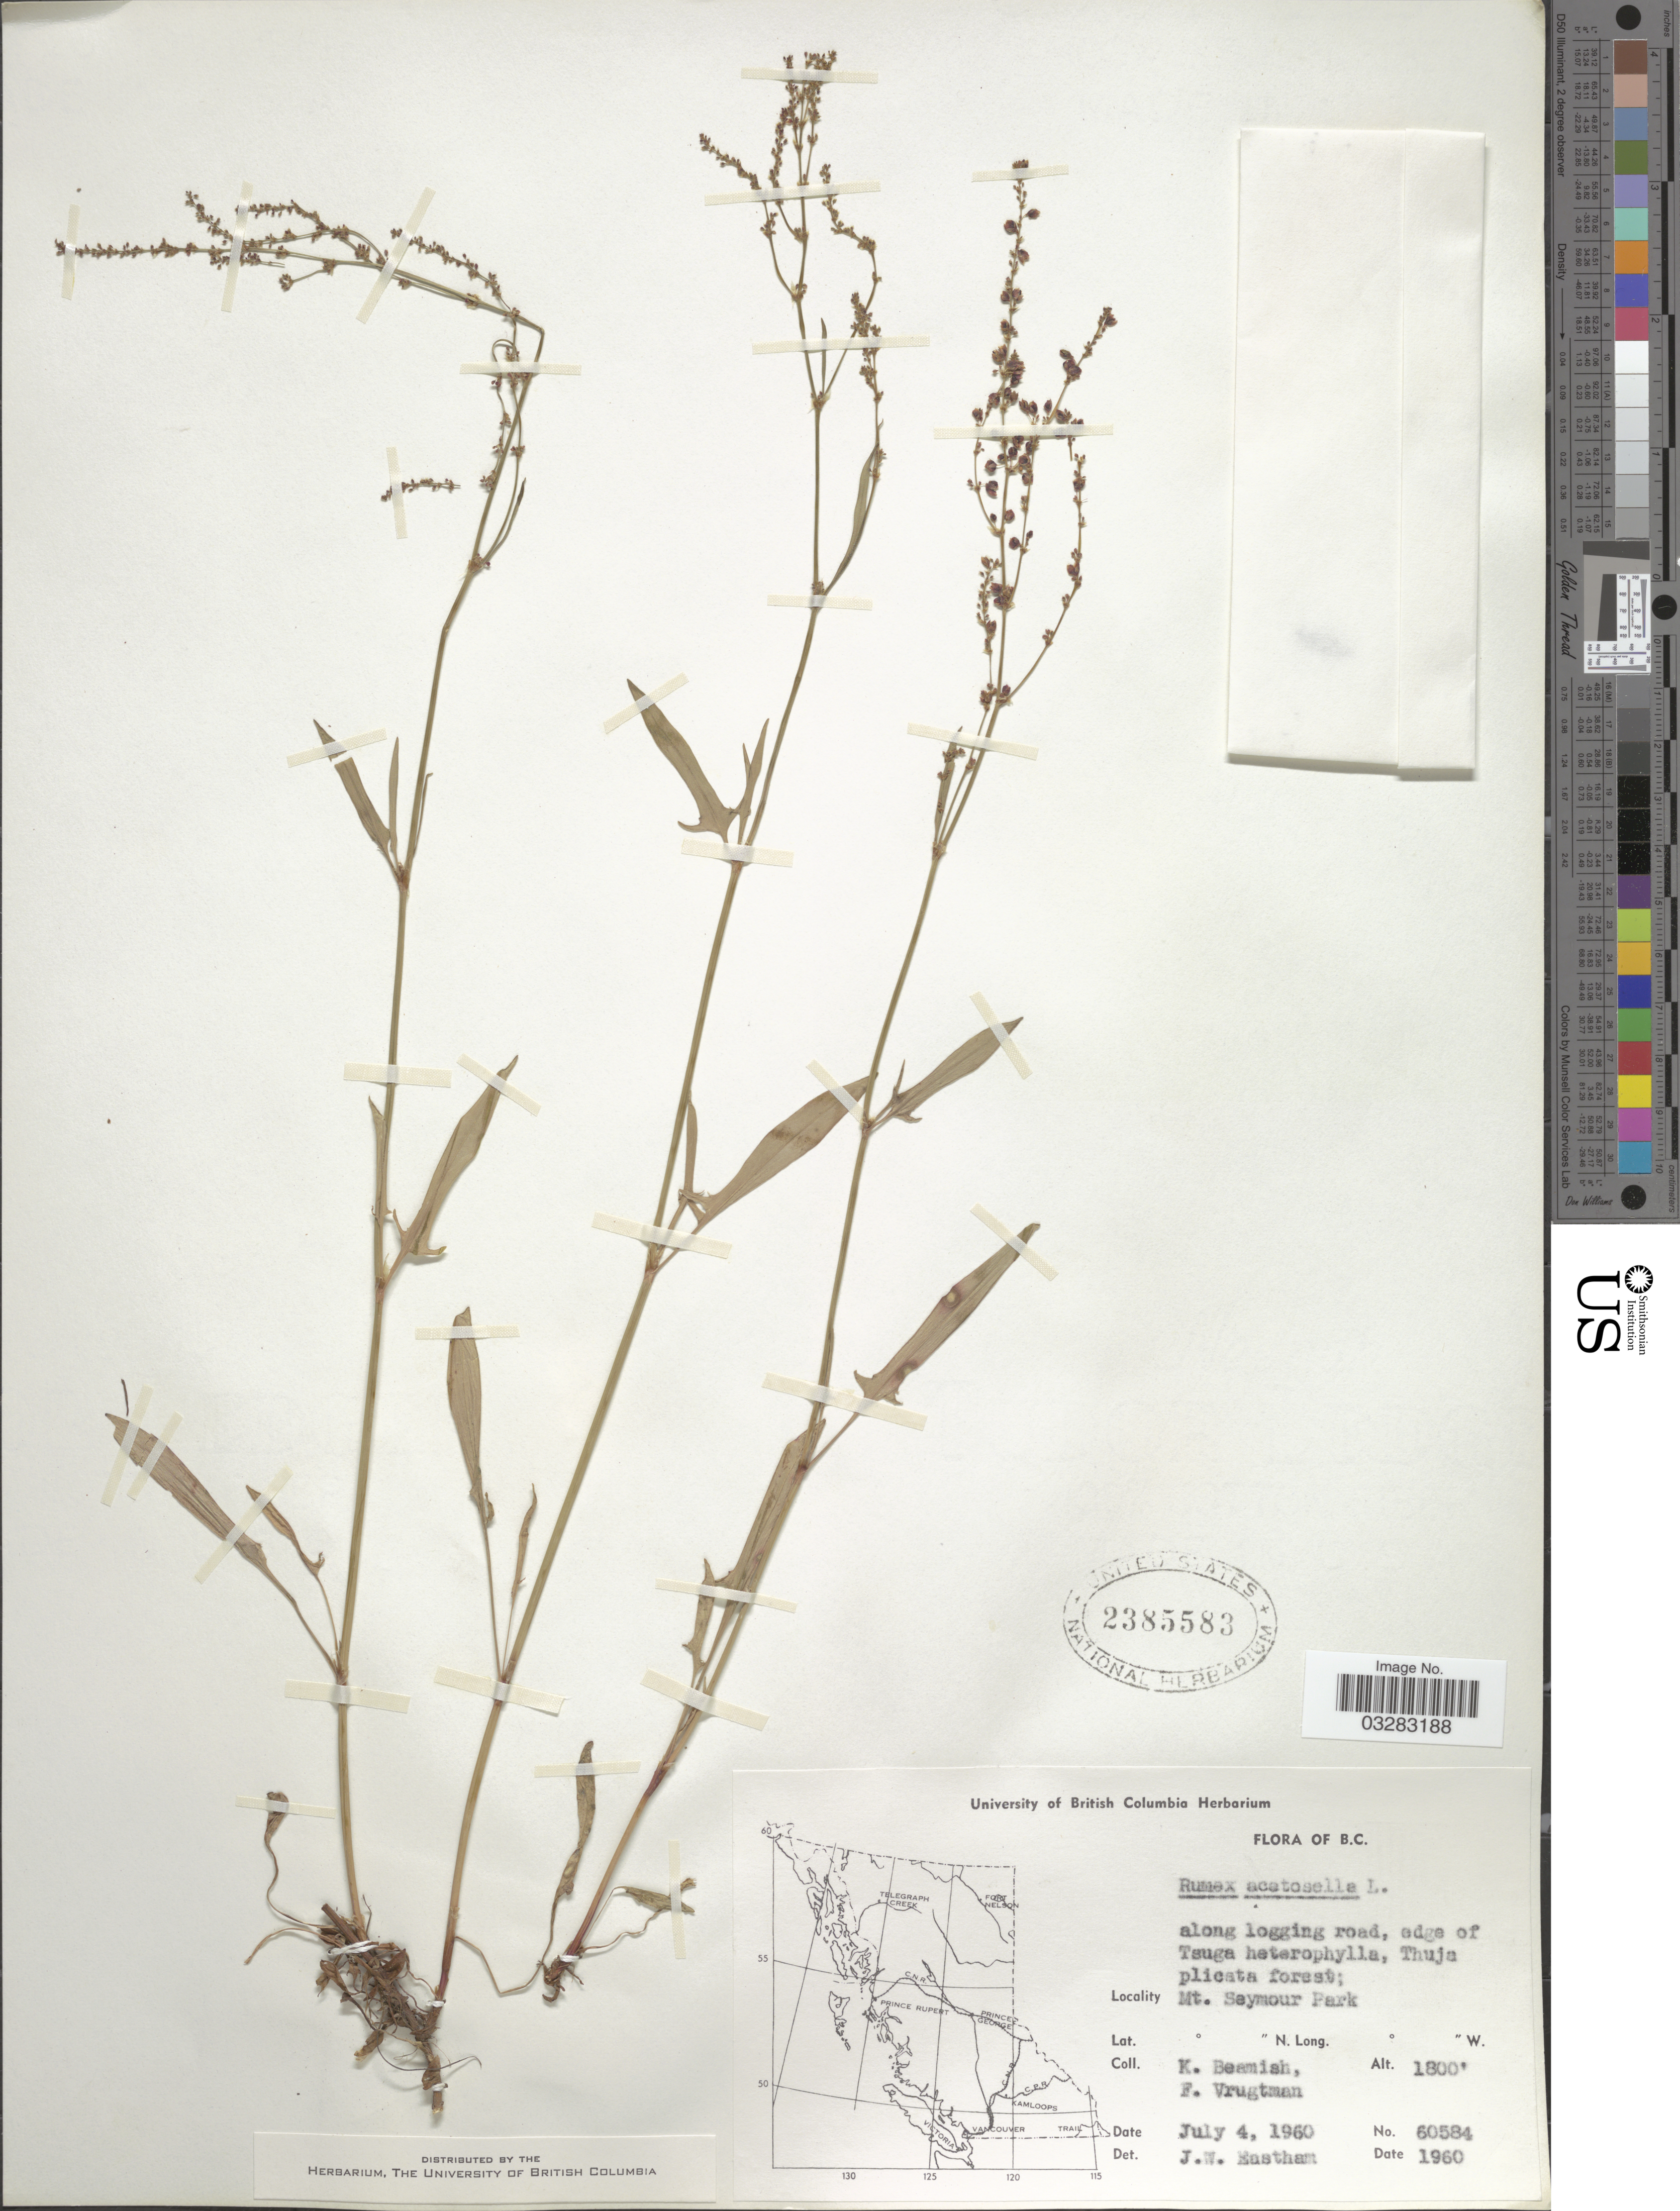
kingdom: Plantae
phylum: Tracheophyta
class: Magnoliopsida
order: Caryophyllales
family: Polygonaceae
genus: Rumex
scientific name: Rumex acetosella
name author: L.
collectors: K. Beamish & F. Vrugtman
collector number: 60584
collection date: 1960-07-04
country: Canada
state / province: British Columbia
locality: Along logging road, edge of Tsuga heterophylla, Thuja plicata forest. Mt. Saymour Park.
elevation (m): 549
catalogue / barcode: US 2385583